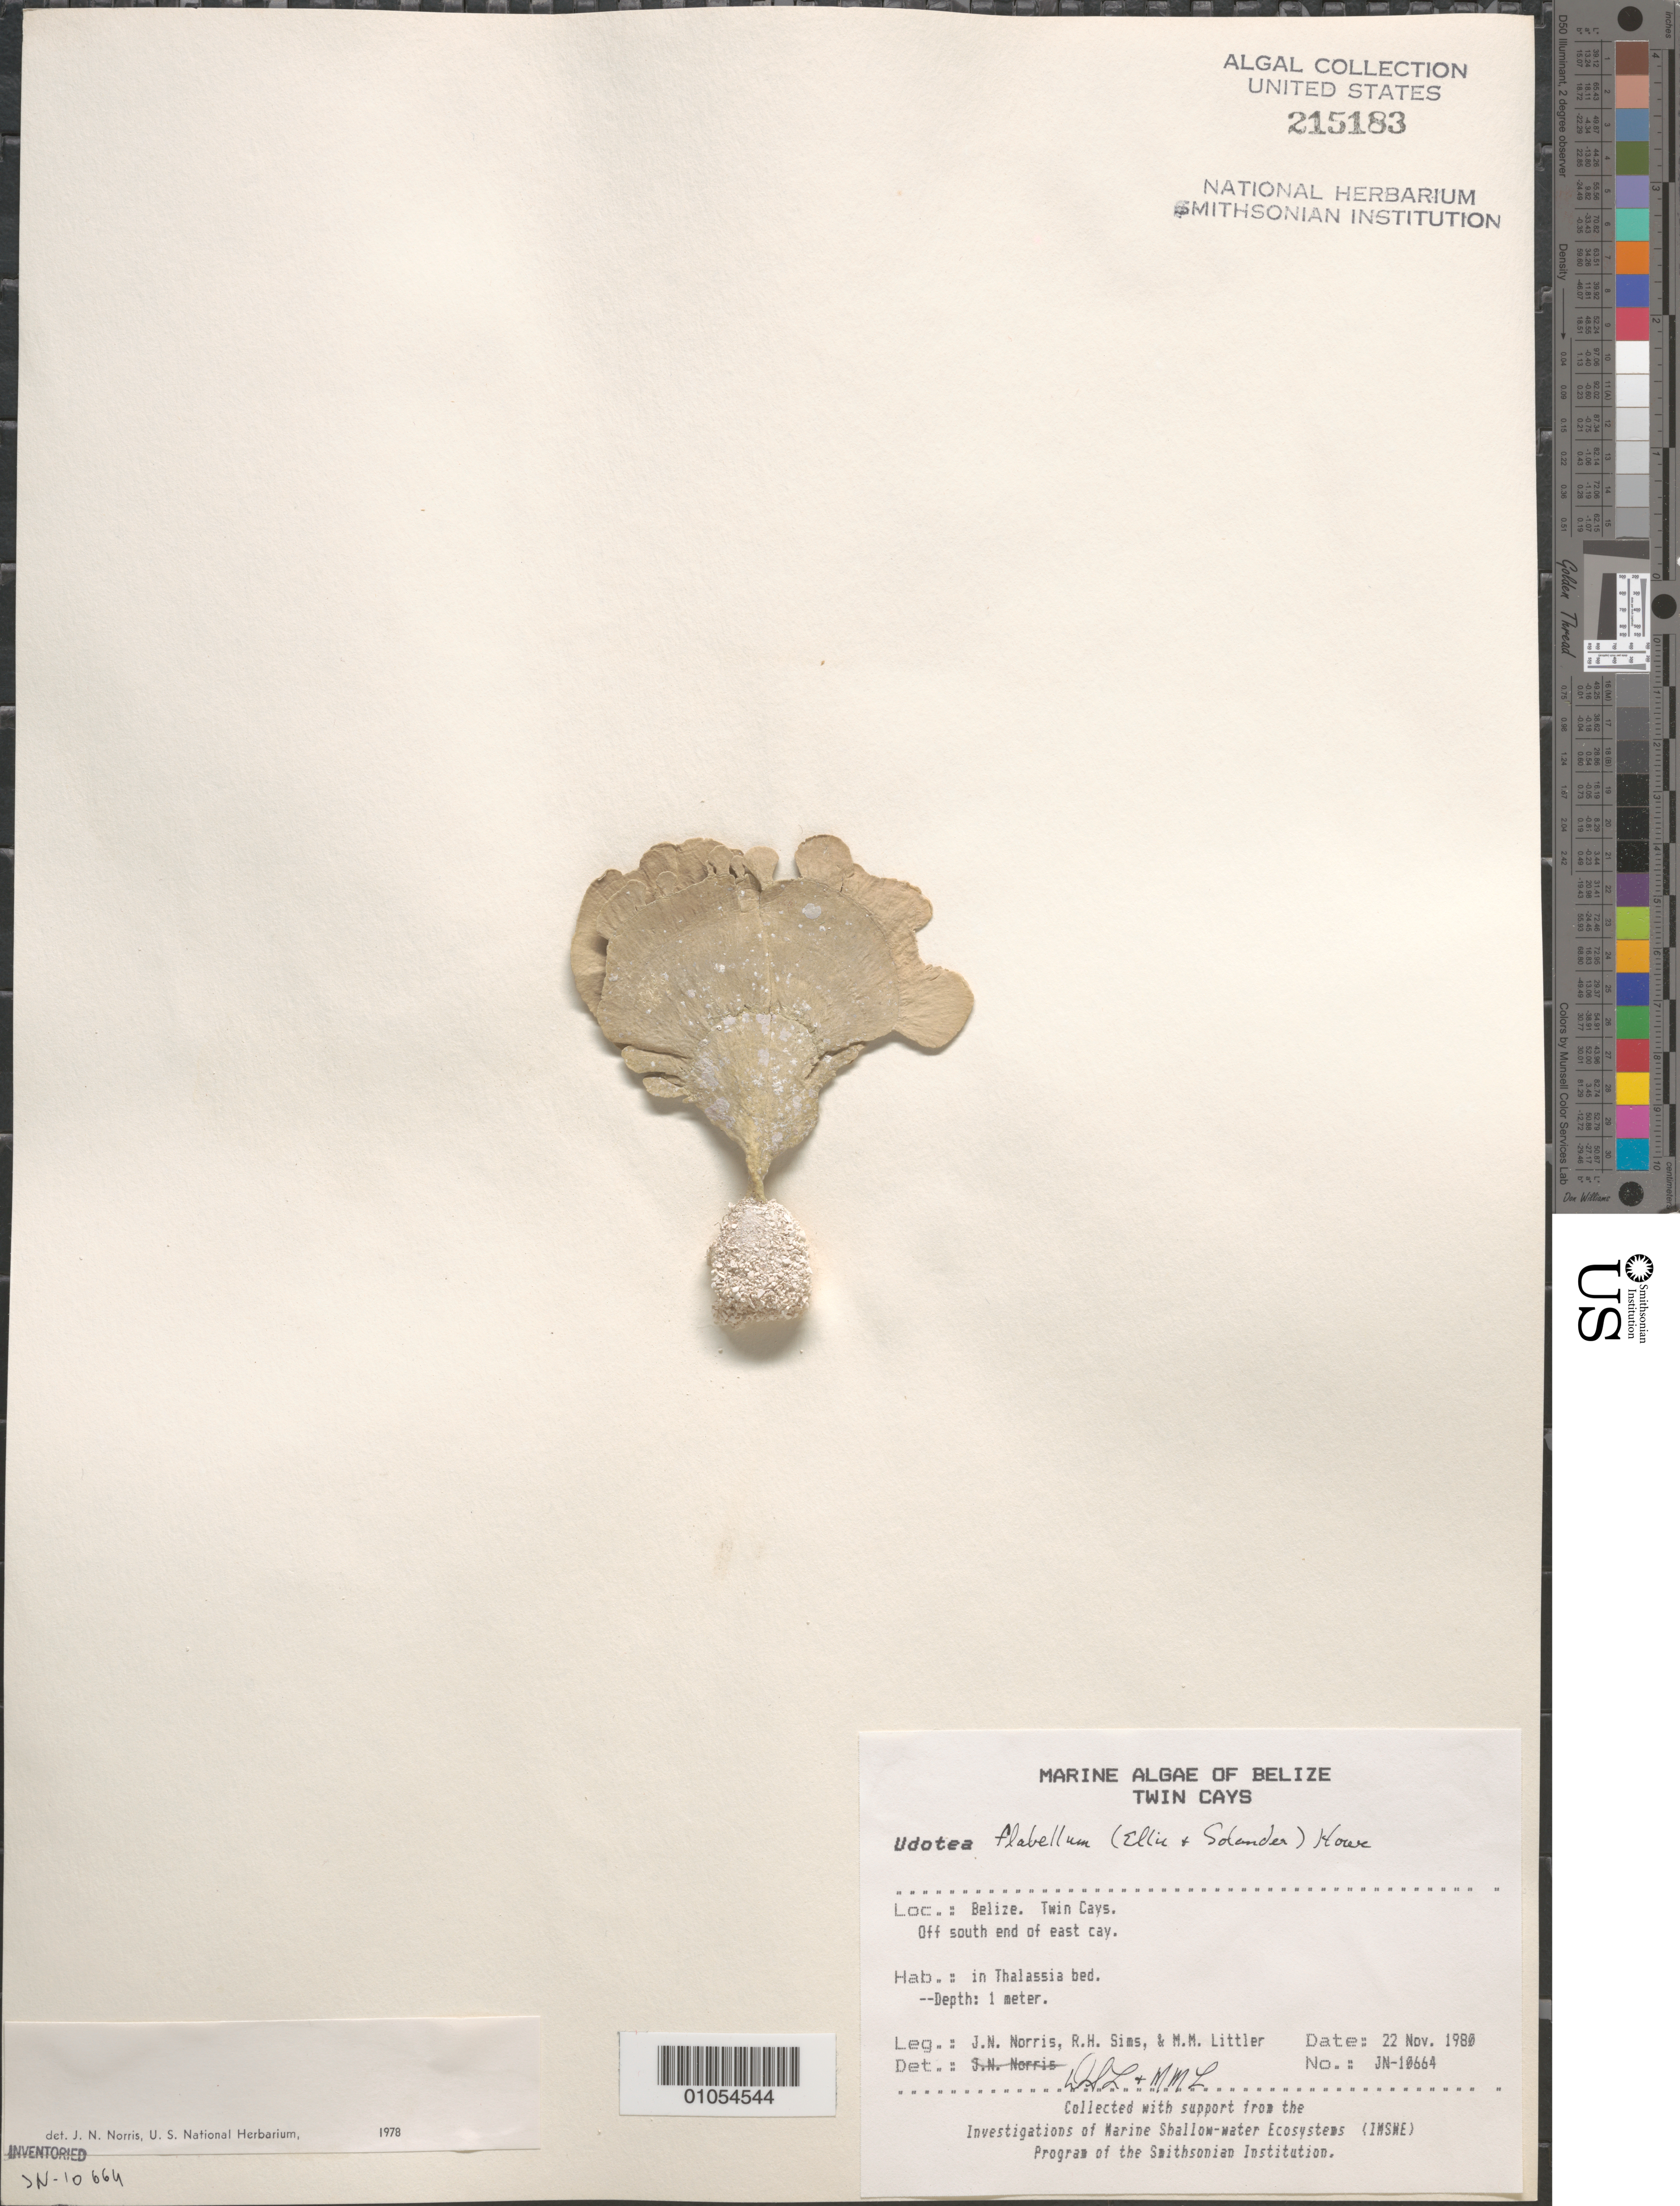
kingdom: Plantae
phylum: Chlorophyta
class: Ulvophyceae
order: Bryopsidales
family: Udoteaceae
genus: Udotea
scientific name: Udotea flabellum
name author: (J. Ellis & Sol.) M. Howe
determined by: Littler, D. S.; Littler, M. M.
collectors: J. N. Norris, R. H. Sims & M. M. Littler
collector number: JN-10664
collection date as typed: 22 Nov 1980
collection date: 1980-11-22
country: Belize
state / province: Stann Creek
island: East Cay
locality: Off south end of east cay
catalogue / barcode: US 215183